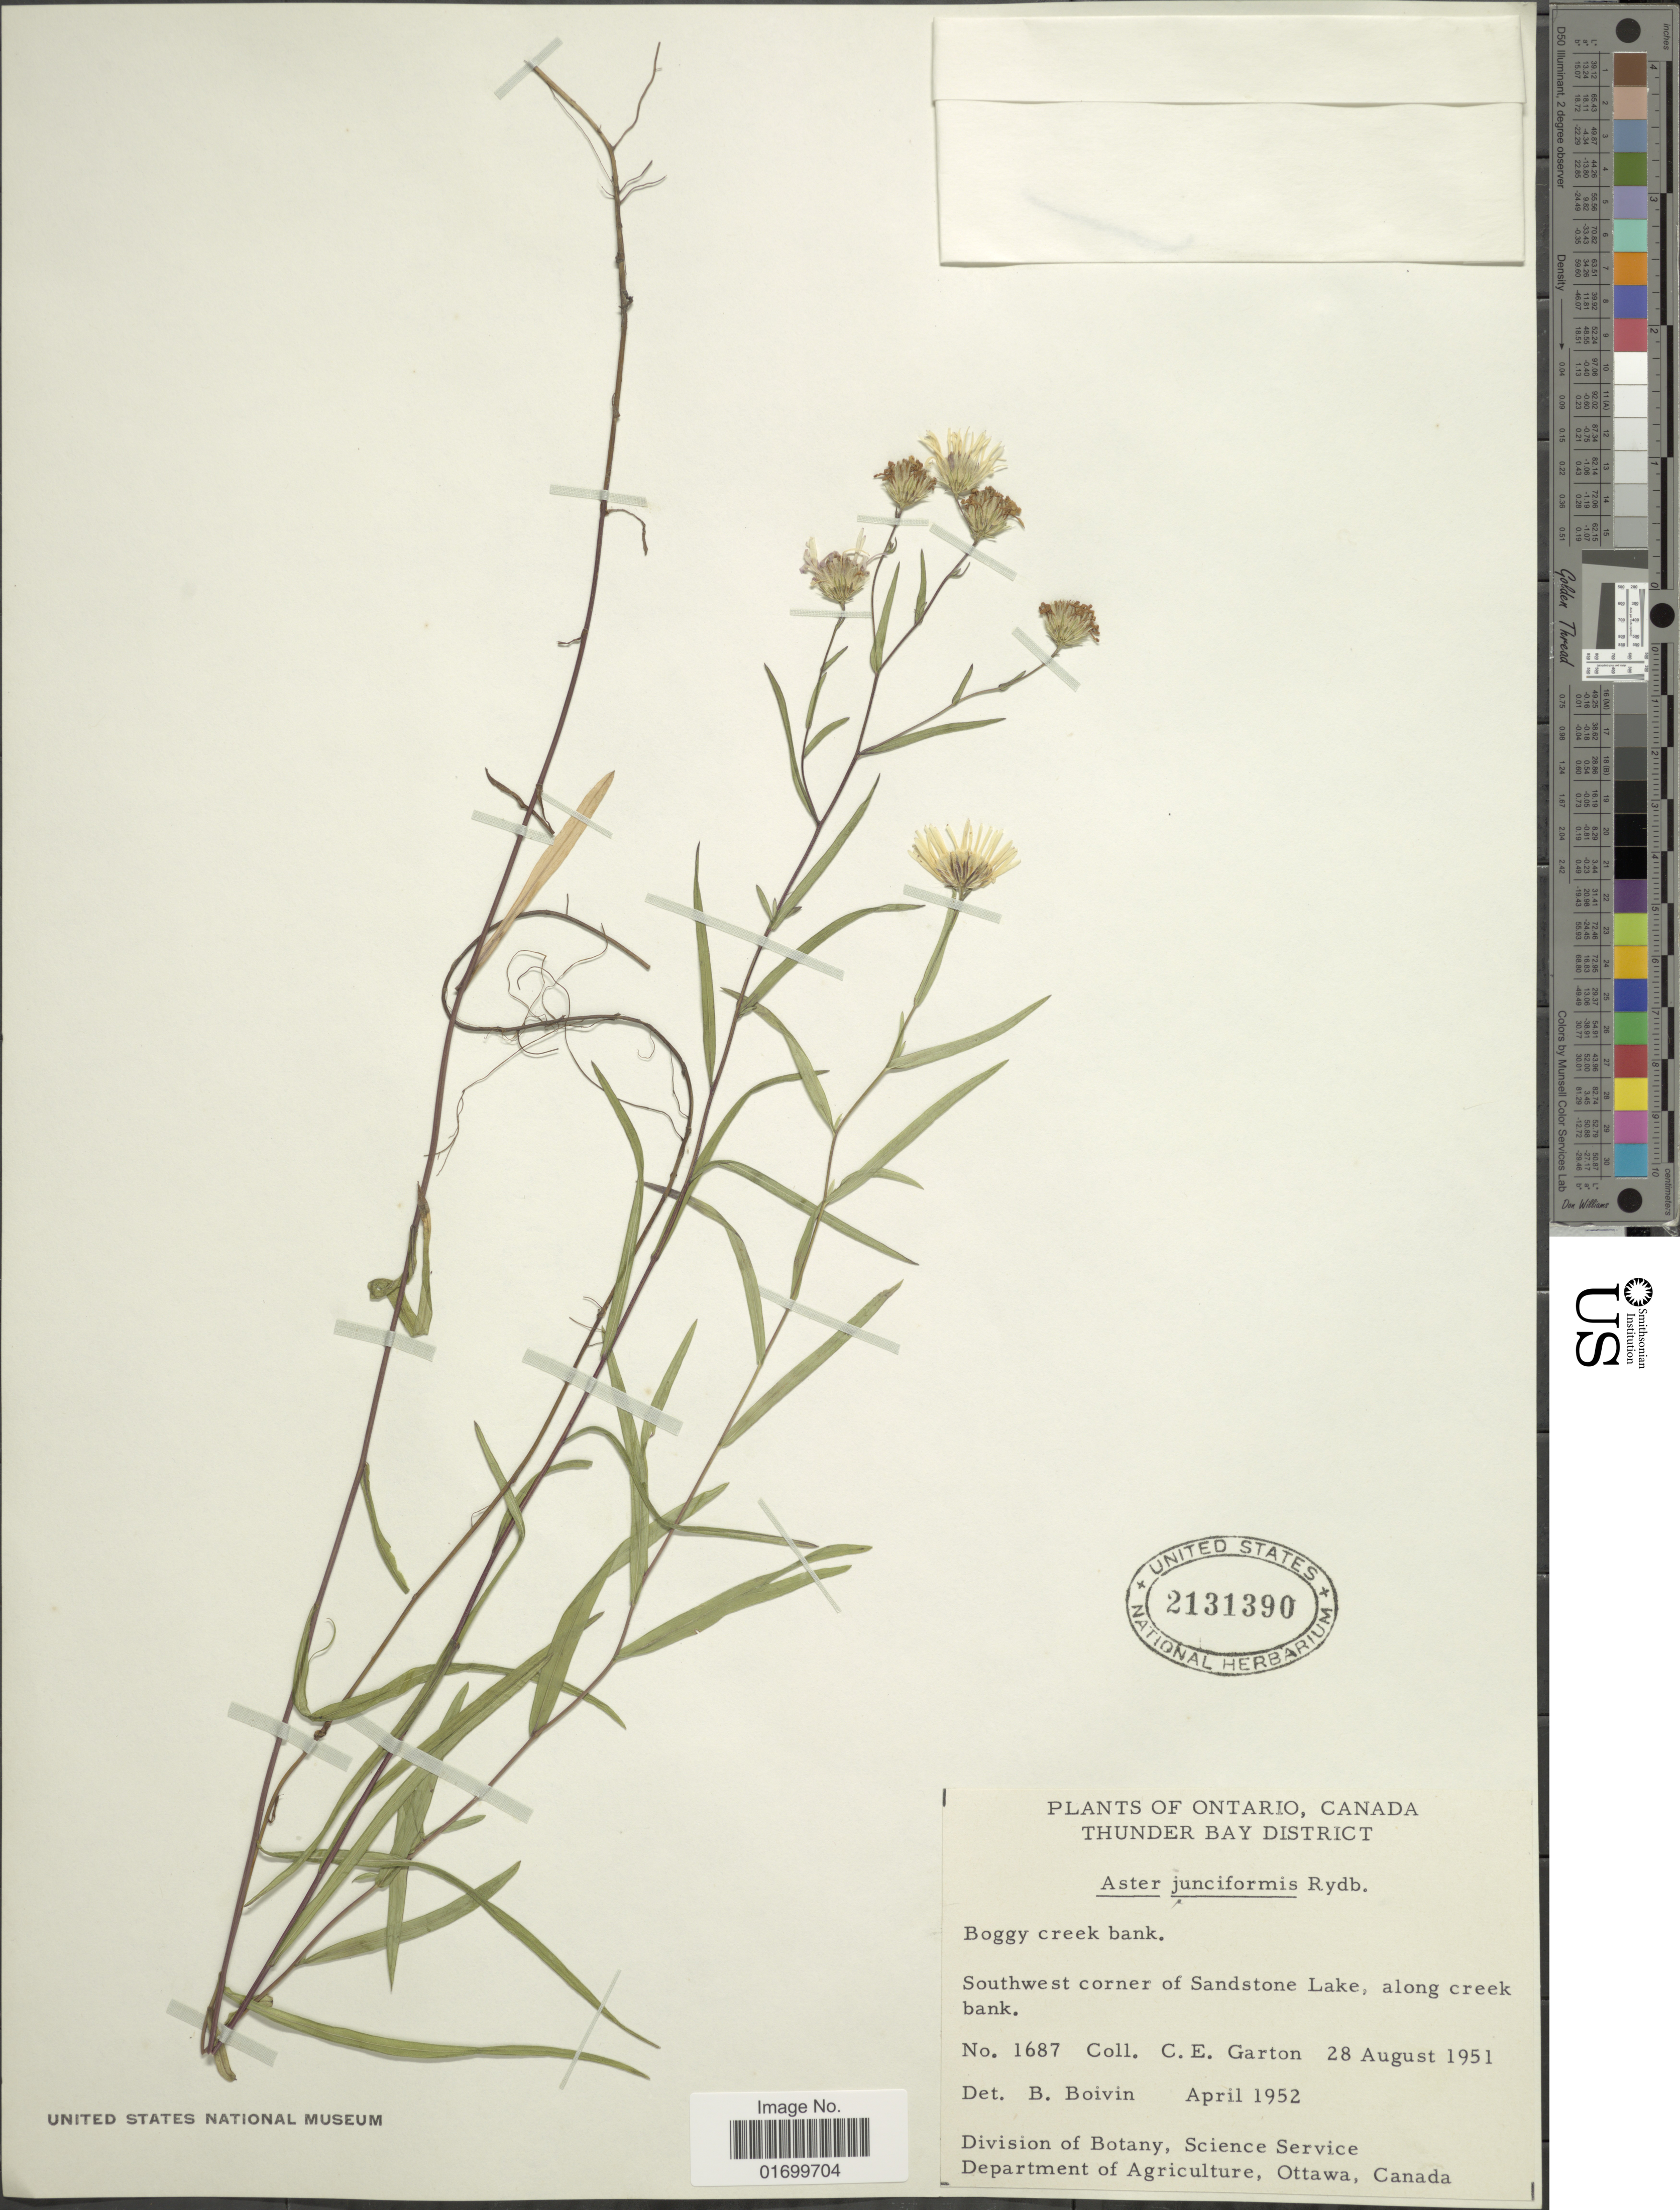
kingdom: Plantae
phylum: Tracheophyta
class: Magnoliopsida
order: Asterales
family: Asteraceae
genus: Symphyotrichum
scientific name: Symphyotrichum boreale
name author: (Torr. & A. Gray) Á. Löve & D. Löve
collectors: C. E. Garton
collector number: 1687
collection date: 1951-08-28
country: Canada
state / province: Ontario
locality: Thunder Bay District, Boggy creek bank, Southwest corner of Sandstone Lake, along creek bank.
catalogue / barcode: US 2131390